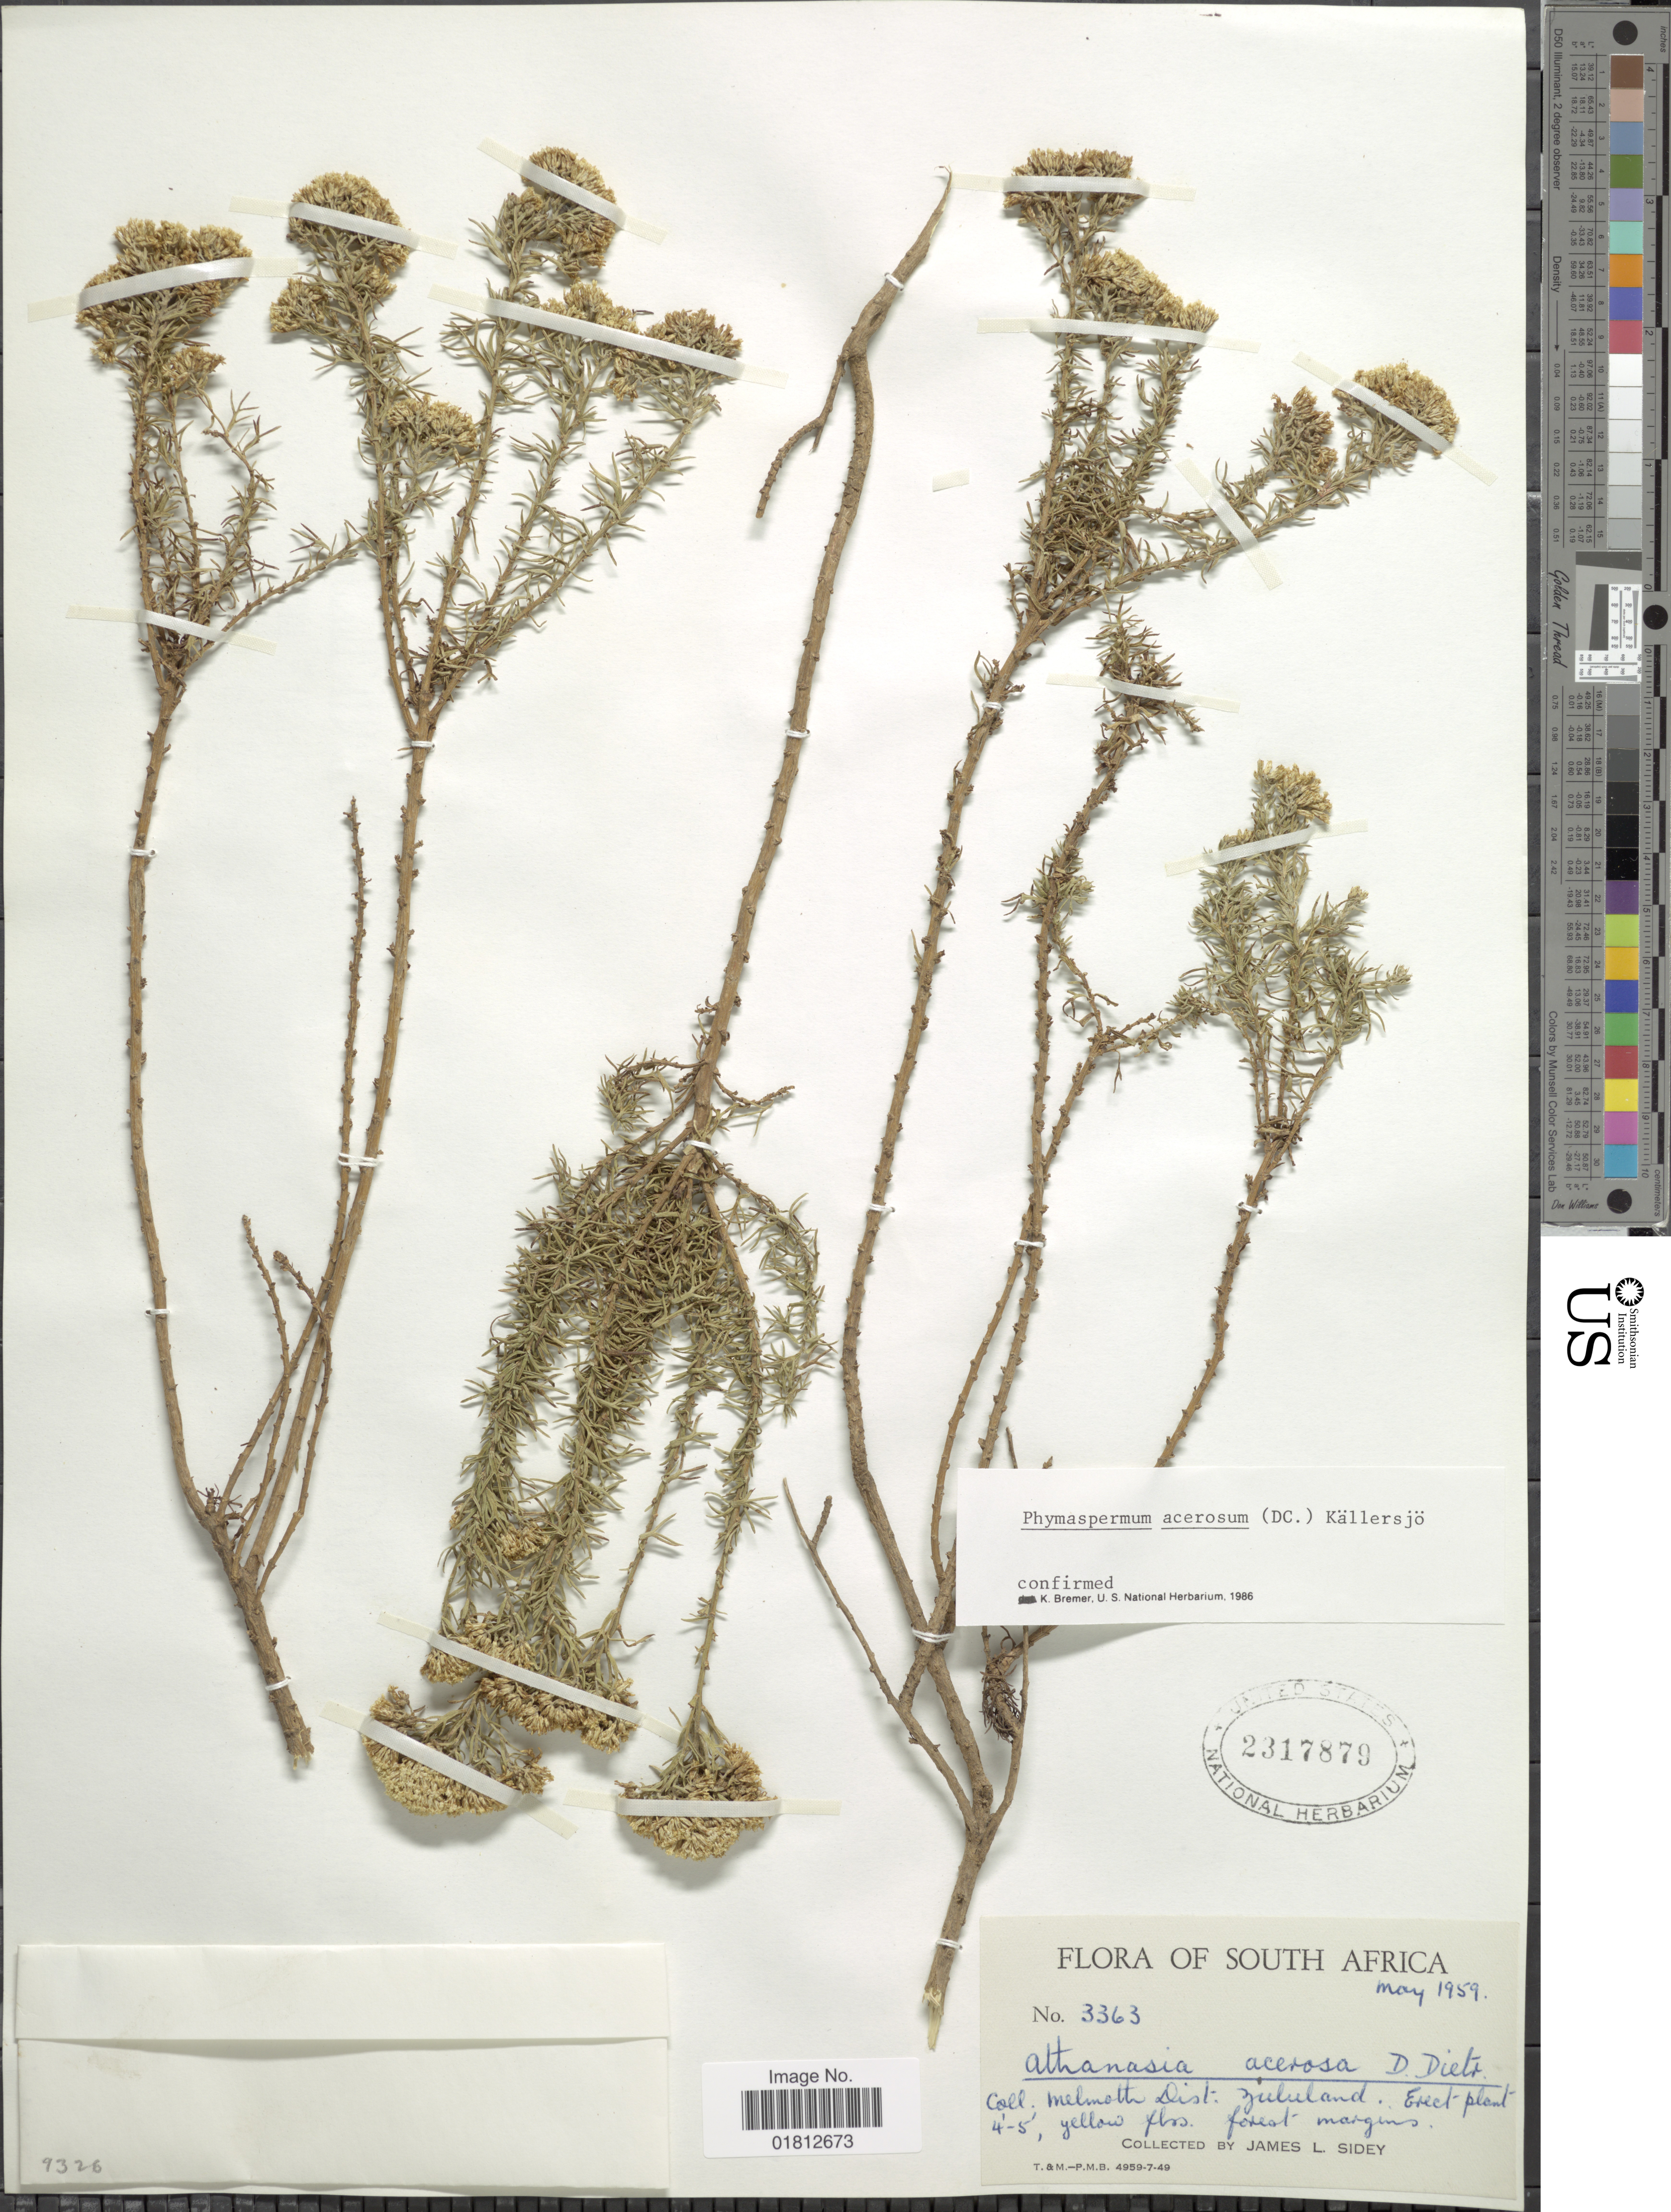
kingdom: Plantae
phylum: Tracheophyta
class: Magnoliopsida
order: Asterales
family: Asteraceae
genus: Phymaspermum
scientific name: Phymaspermum acerosum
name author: (DC.) Källersjö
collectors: J. L. Sidey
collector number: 3363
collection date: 1959-05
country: South Africa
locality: Melmoth Dist. Zululand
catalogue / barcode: US 2317879